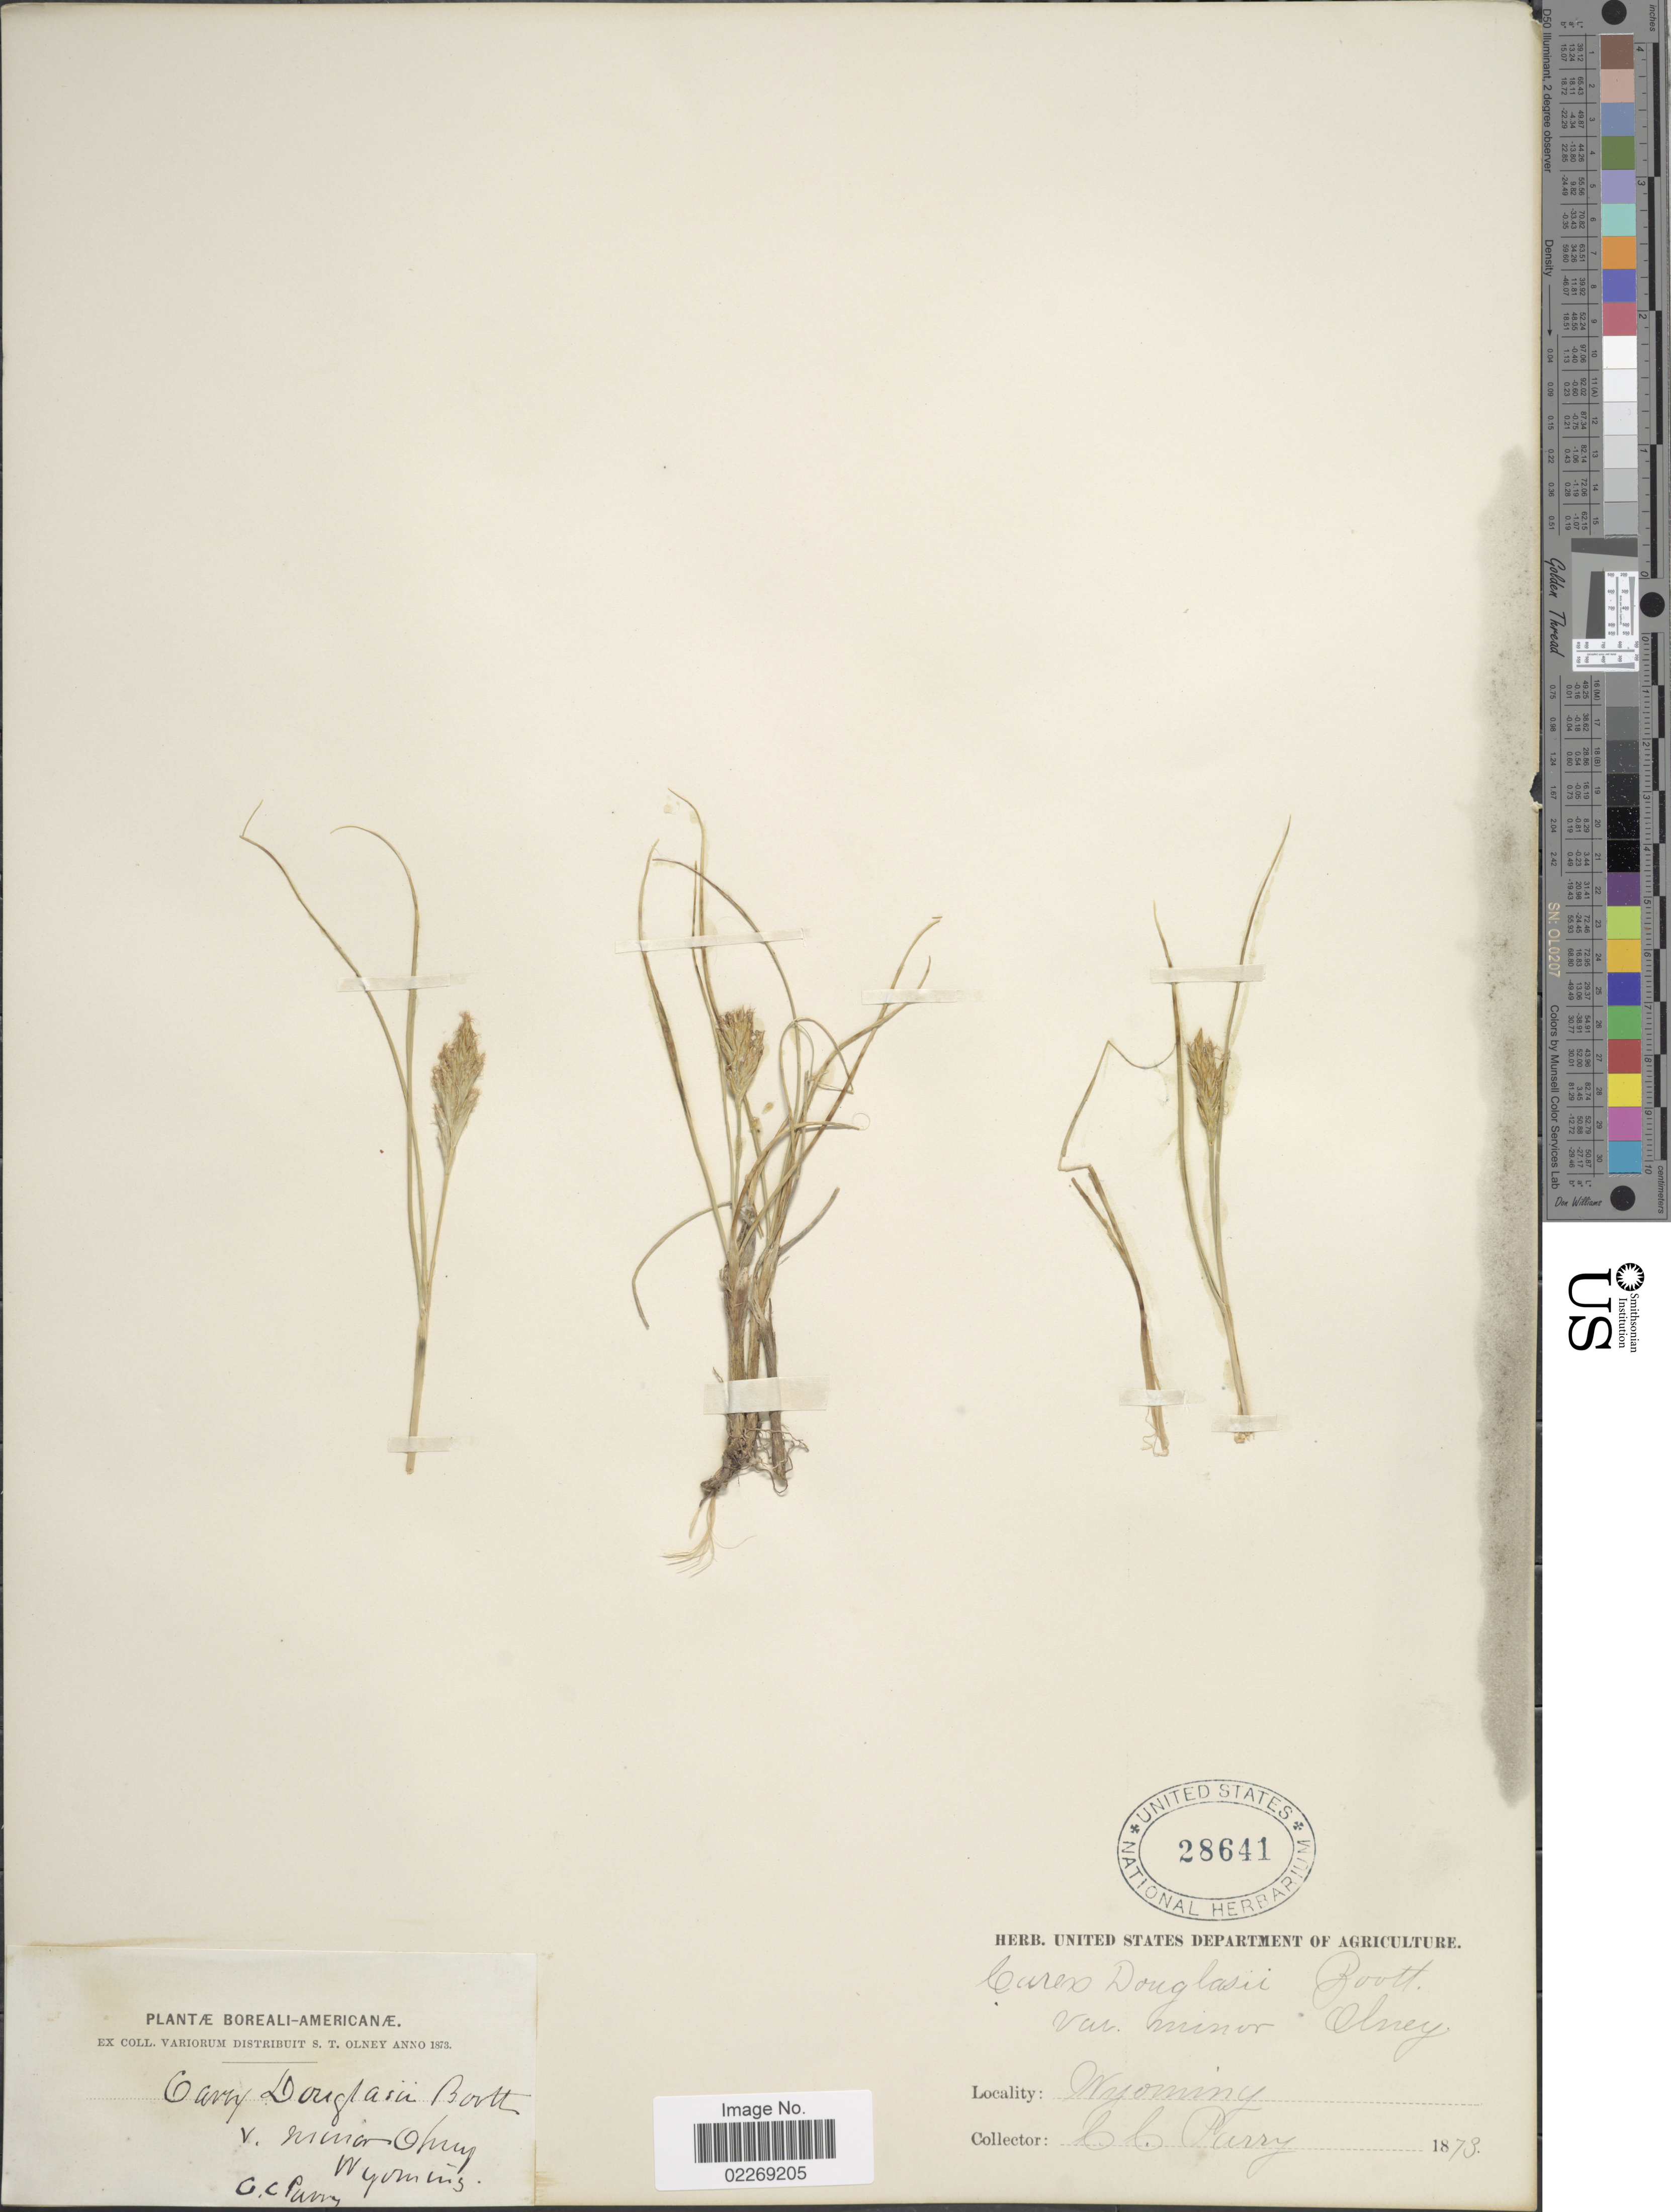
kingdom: Plantae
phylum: Tracheophyta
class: Liliopsida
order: Poales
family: Cyperaceae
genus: Carex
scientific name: Carex douglasii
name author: Boott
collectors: C. C. Parry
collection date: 1873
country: United States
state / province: Wyoming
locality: Boreali-Americanae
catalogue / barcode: US 28641